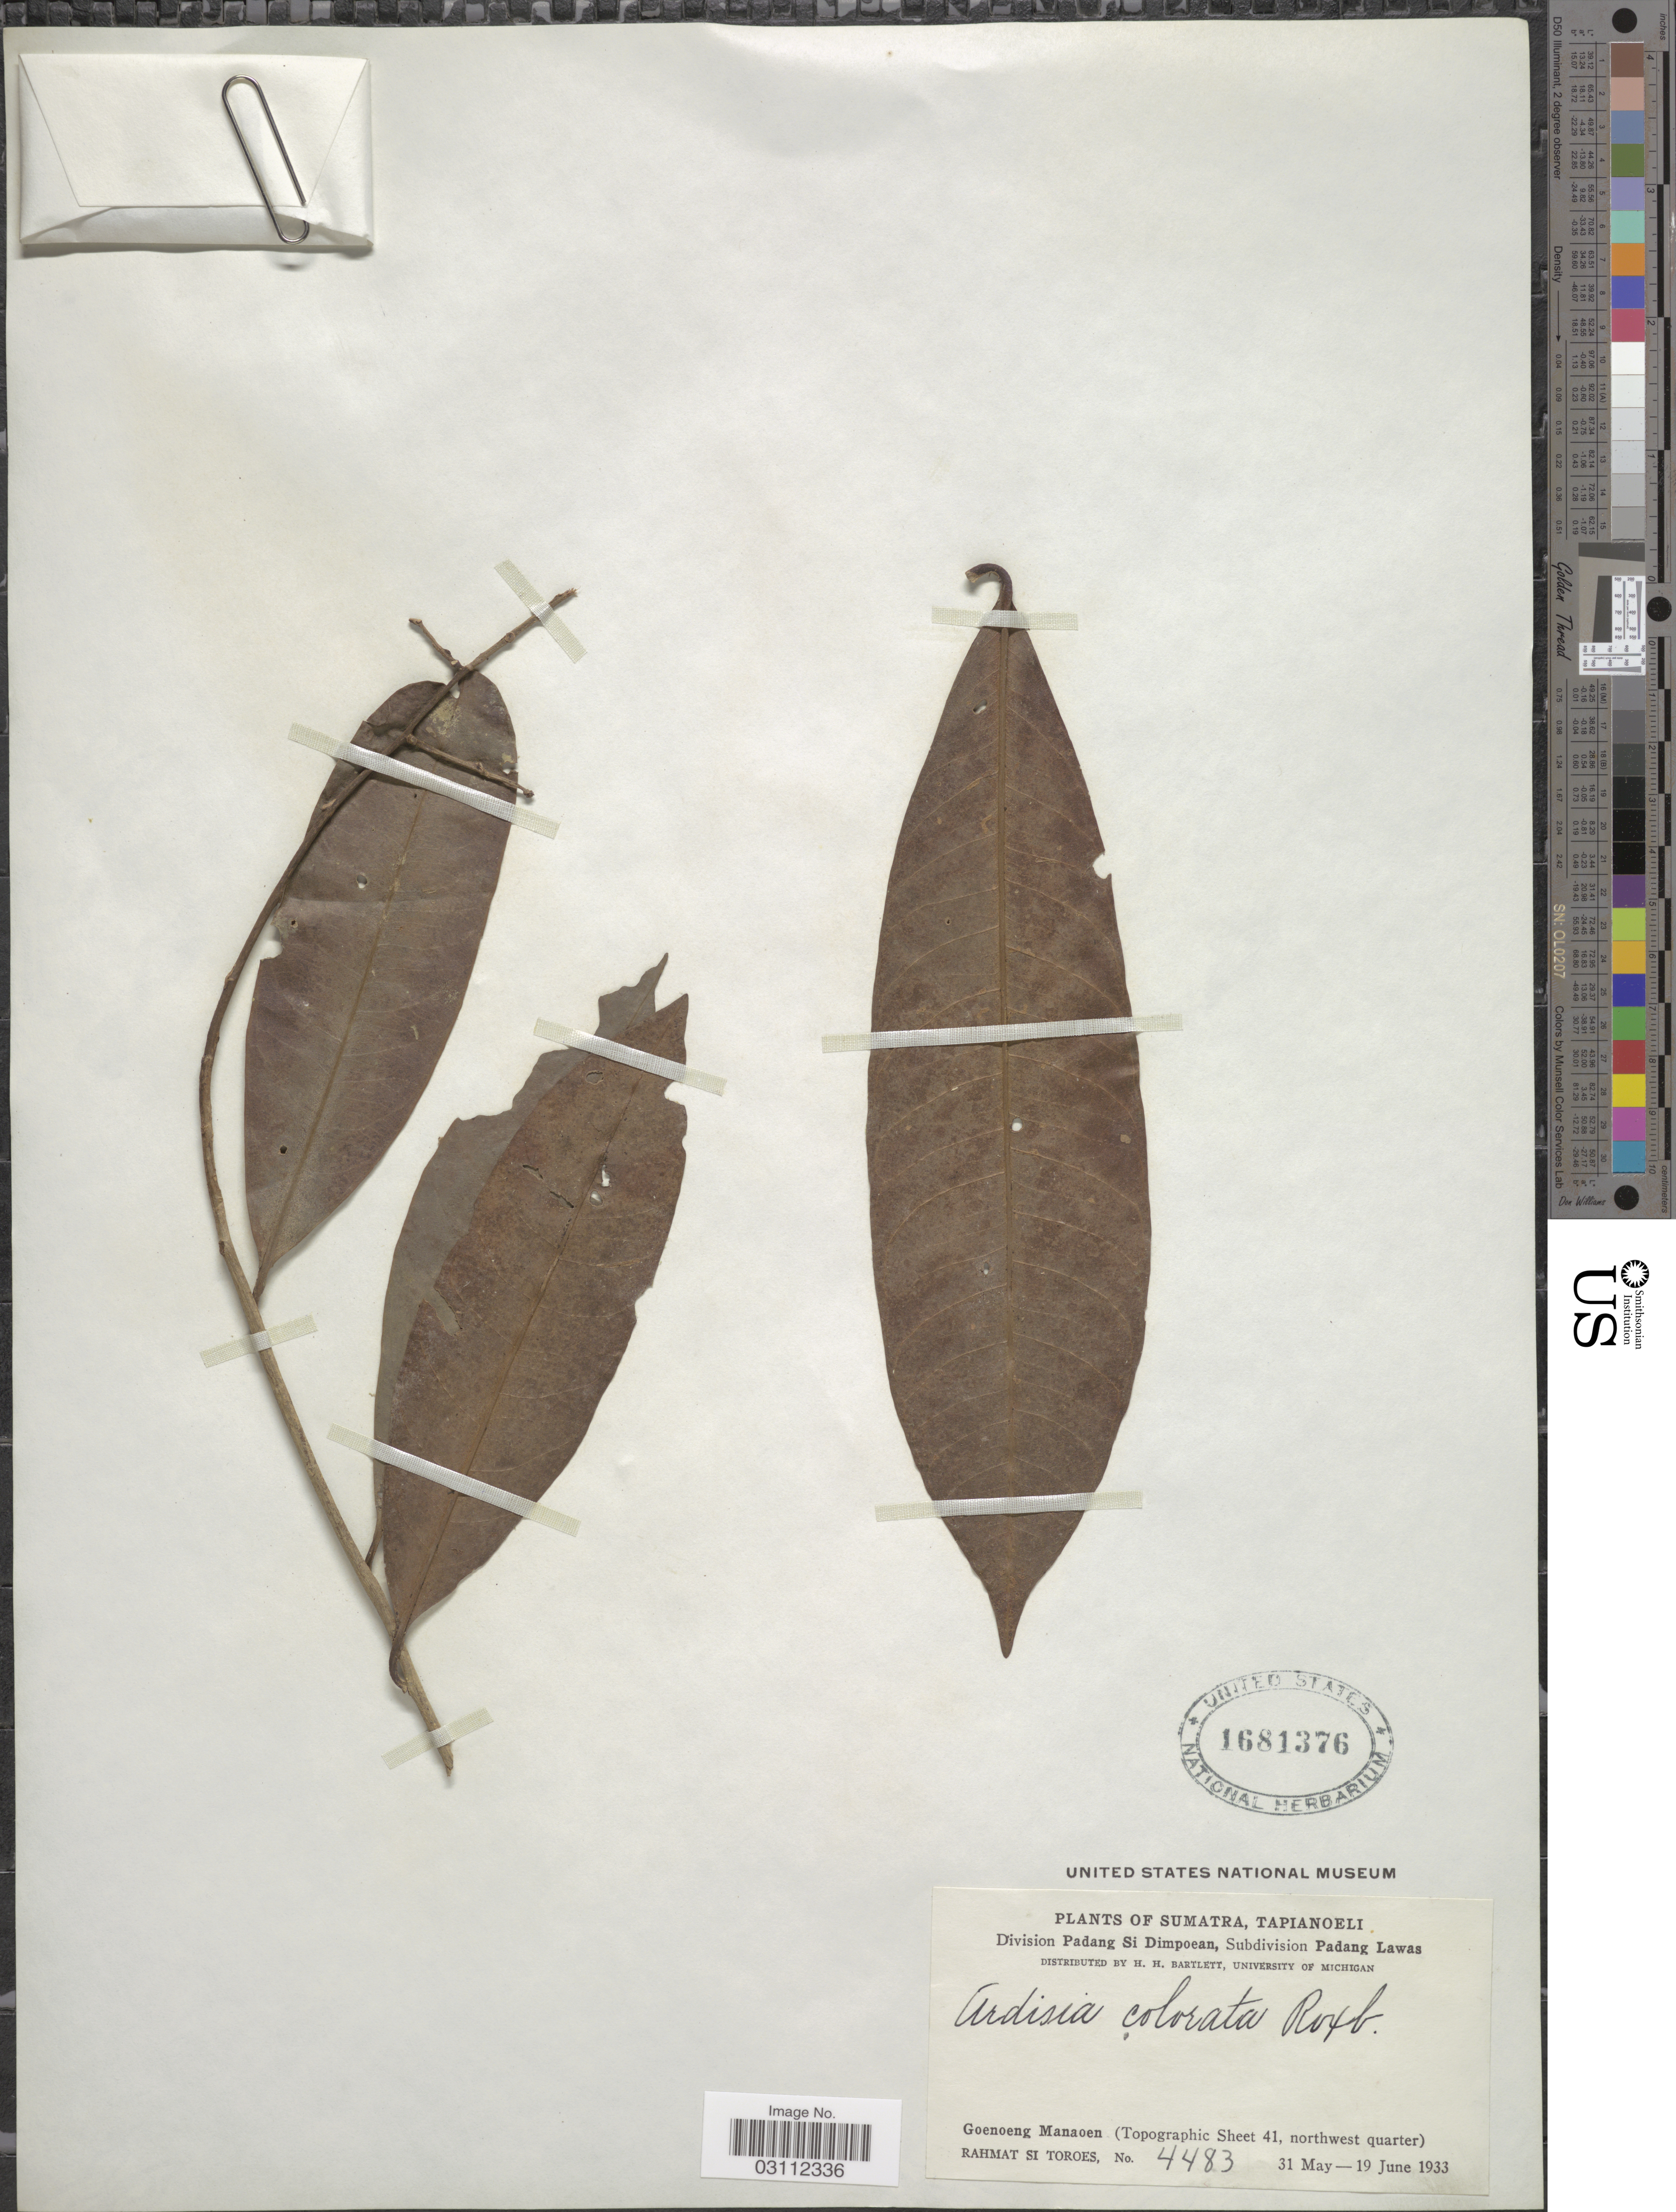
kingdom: Plantae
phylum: Tracheophyta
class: Magnoliopsida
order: Ericales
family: Primulaceae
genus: Ardisia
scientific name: Ardisia colorata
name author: Roxb.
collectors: Rahmat Si Boeea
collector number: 4483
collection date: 1933-05-31/1933-06-19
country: Indonesia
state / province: Sumatra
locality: Tapianoeli. Division Padang Si Dimpoean, Subdivision Padang Lawas. Goenoeng Manaoen (Topographic Sheet 41, northwest quarter).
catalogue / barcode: US 1681376